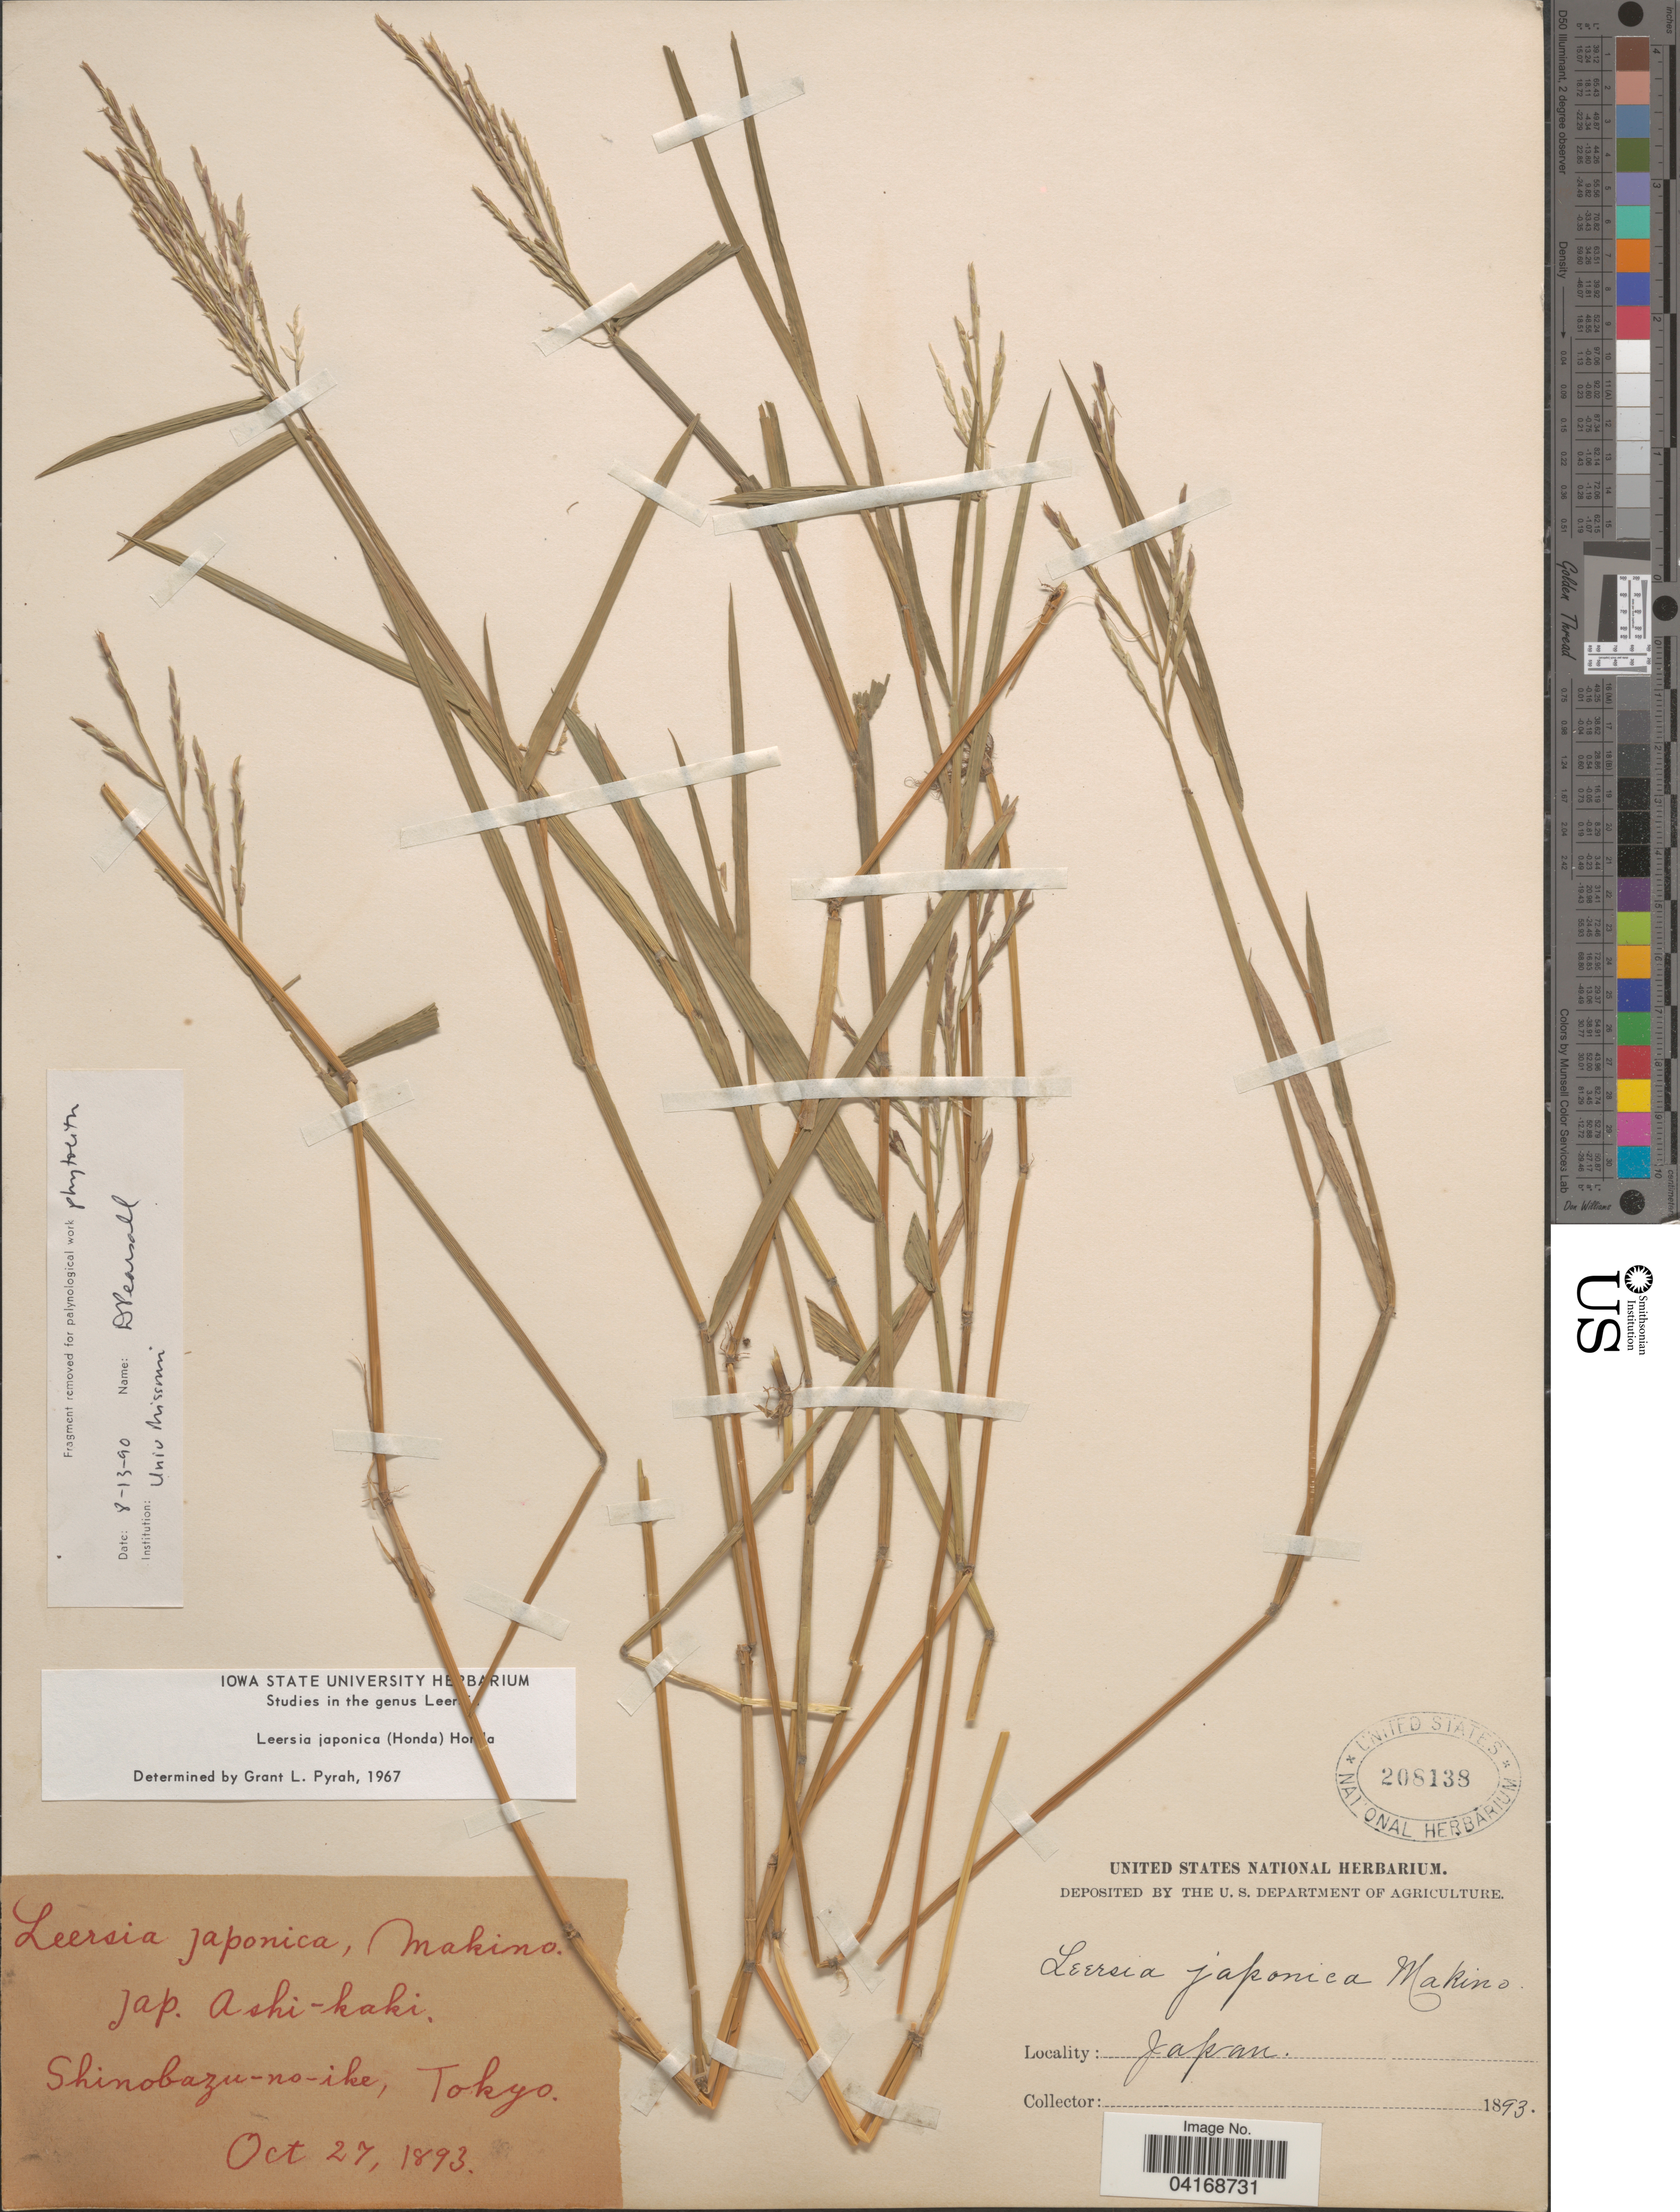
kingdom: Plantae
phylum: Tracheophyta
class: Liliopsida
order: Poales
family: Poaceae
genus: Leersia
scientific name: Leersia japonica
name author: (Makino ex Honda) Honda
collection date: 1893-10-27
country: Japan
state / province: Tokyo, Federal City of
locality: Shinobazu-no-ike.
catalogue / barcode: US 208138